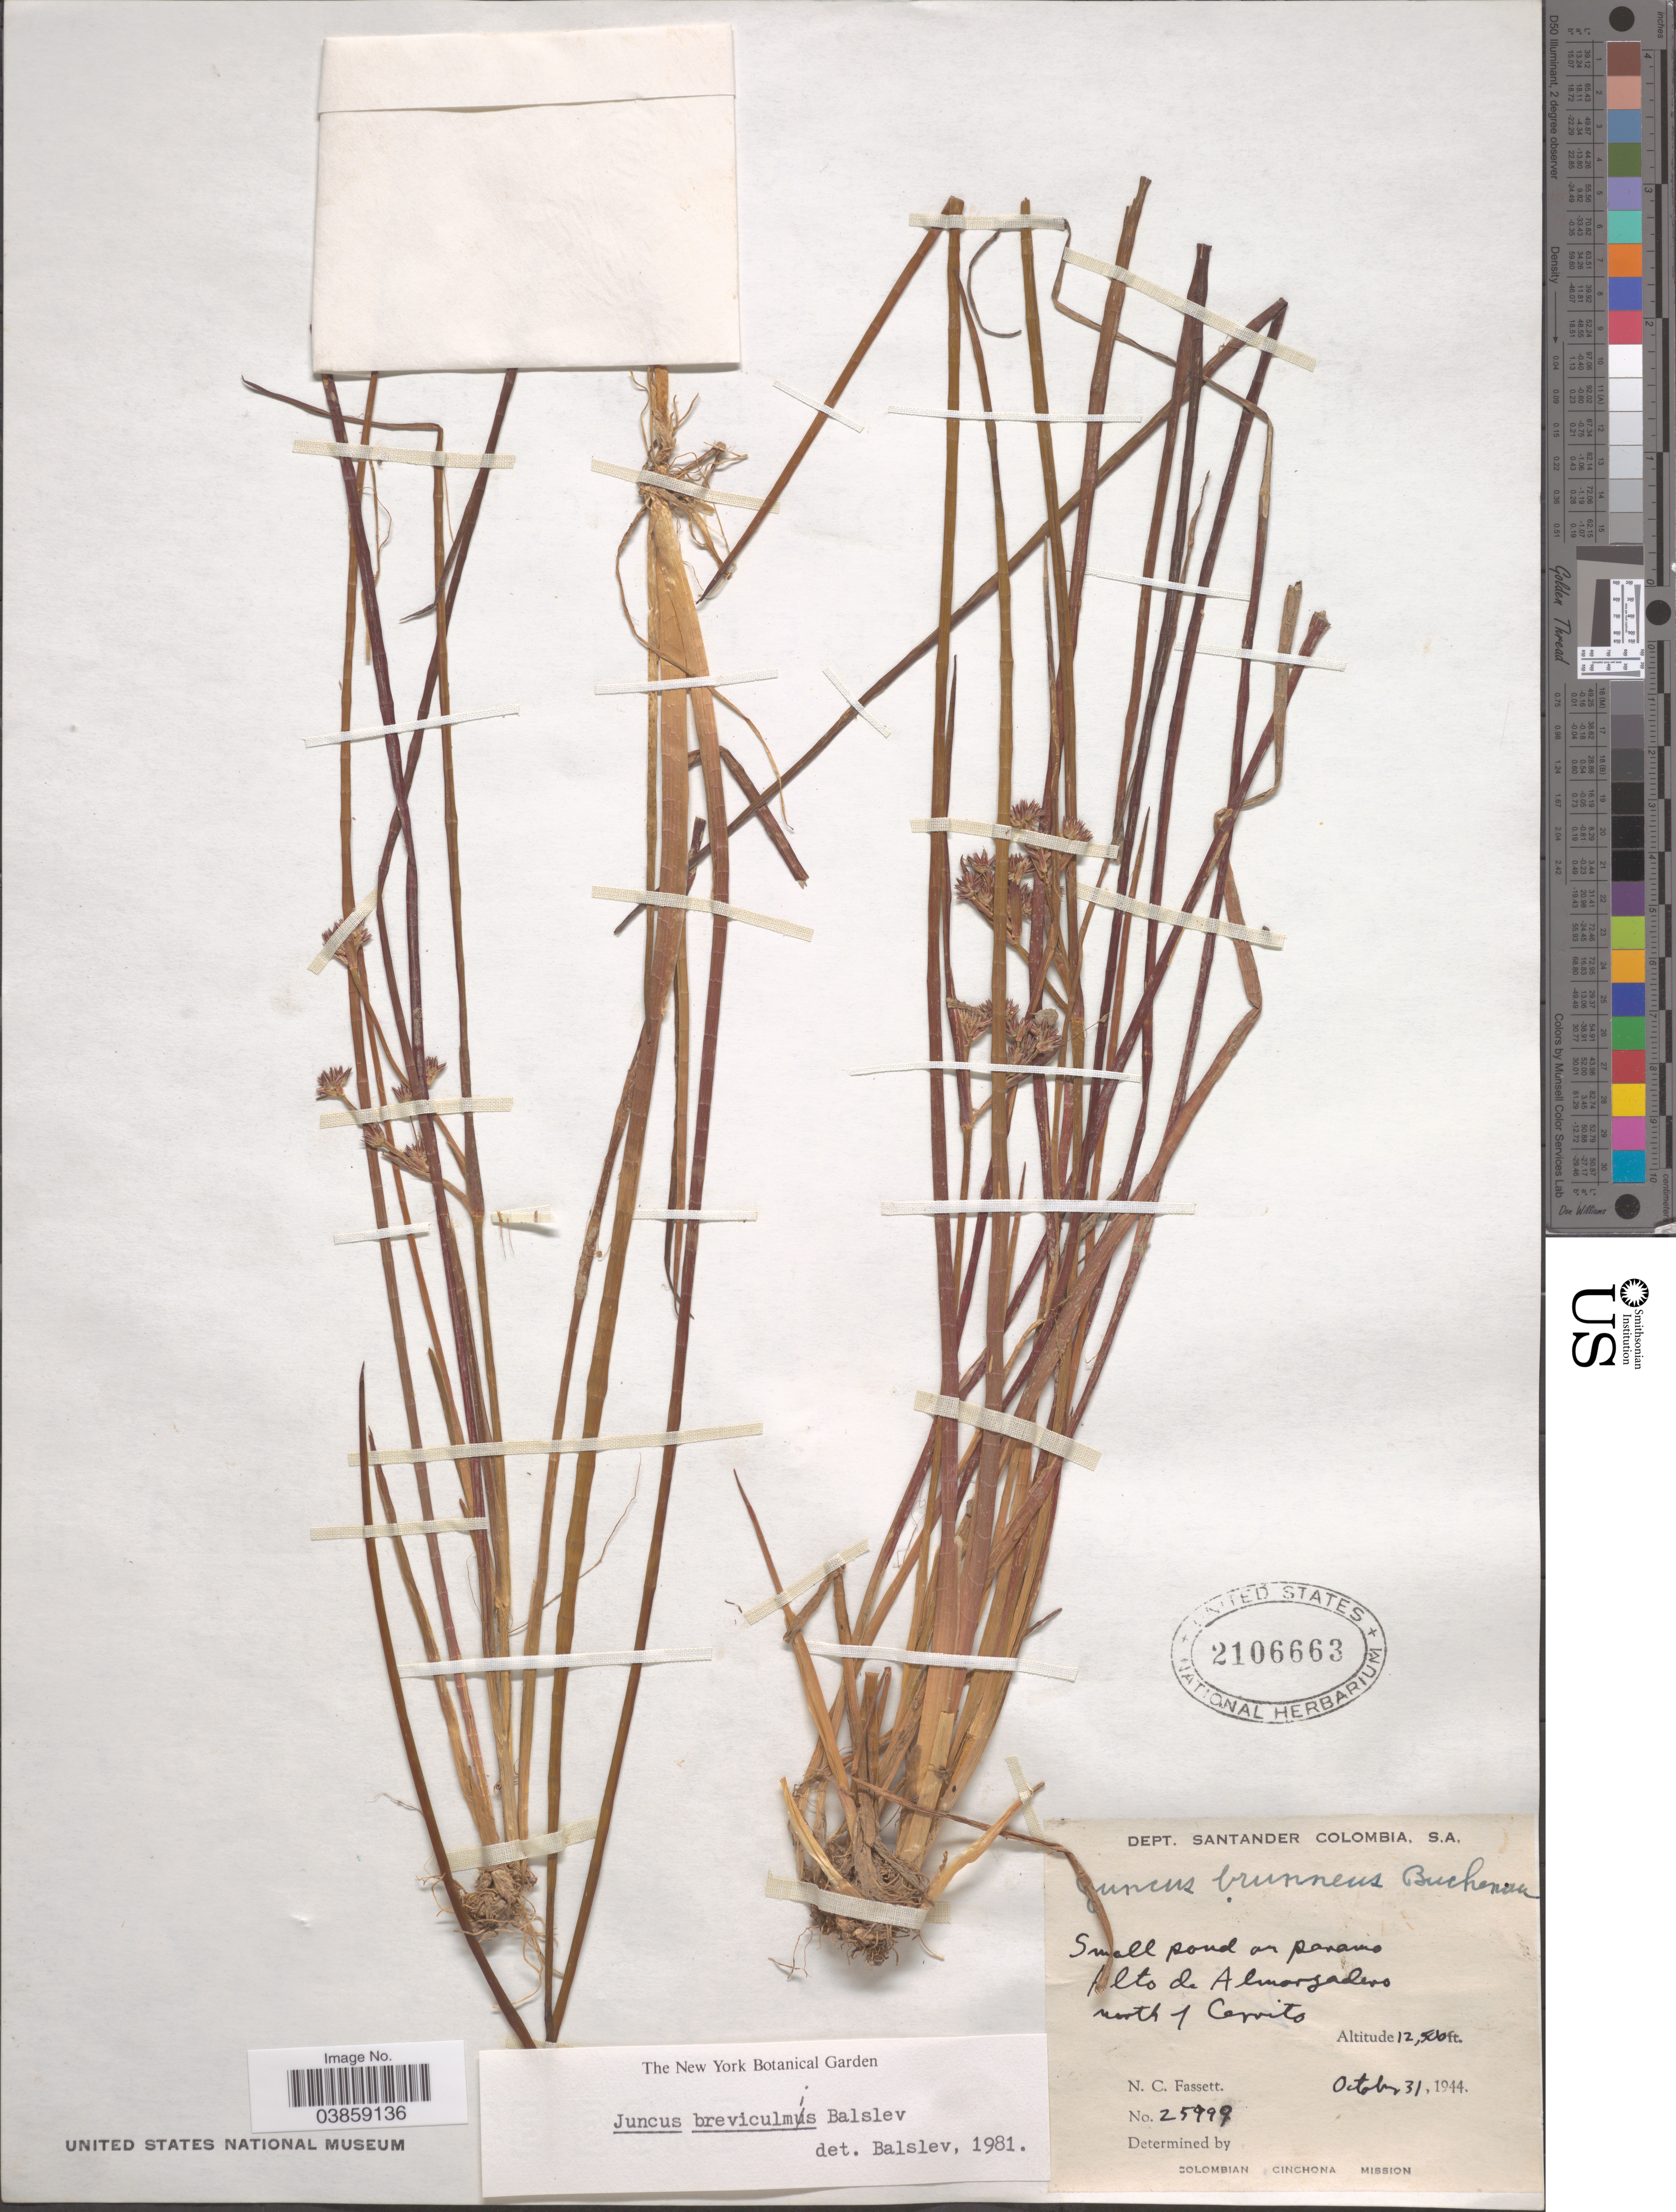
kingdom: Plantae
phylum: Tracheophyta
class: Liliopsida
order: Poales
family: Juncaceae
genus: Juncus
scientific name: Juncus breviculmis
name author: Balslev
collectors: N. C. Fassett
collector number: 25799*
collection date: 1944-10-31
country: Colombia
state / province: Santander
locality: Dept. Santander. Alto de Almorzadero north of Cerrito.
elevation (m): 3810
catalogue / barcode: US 2106663